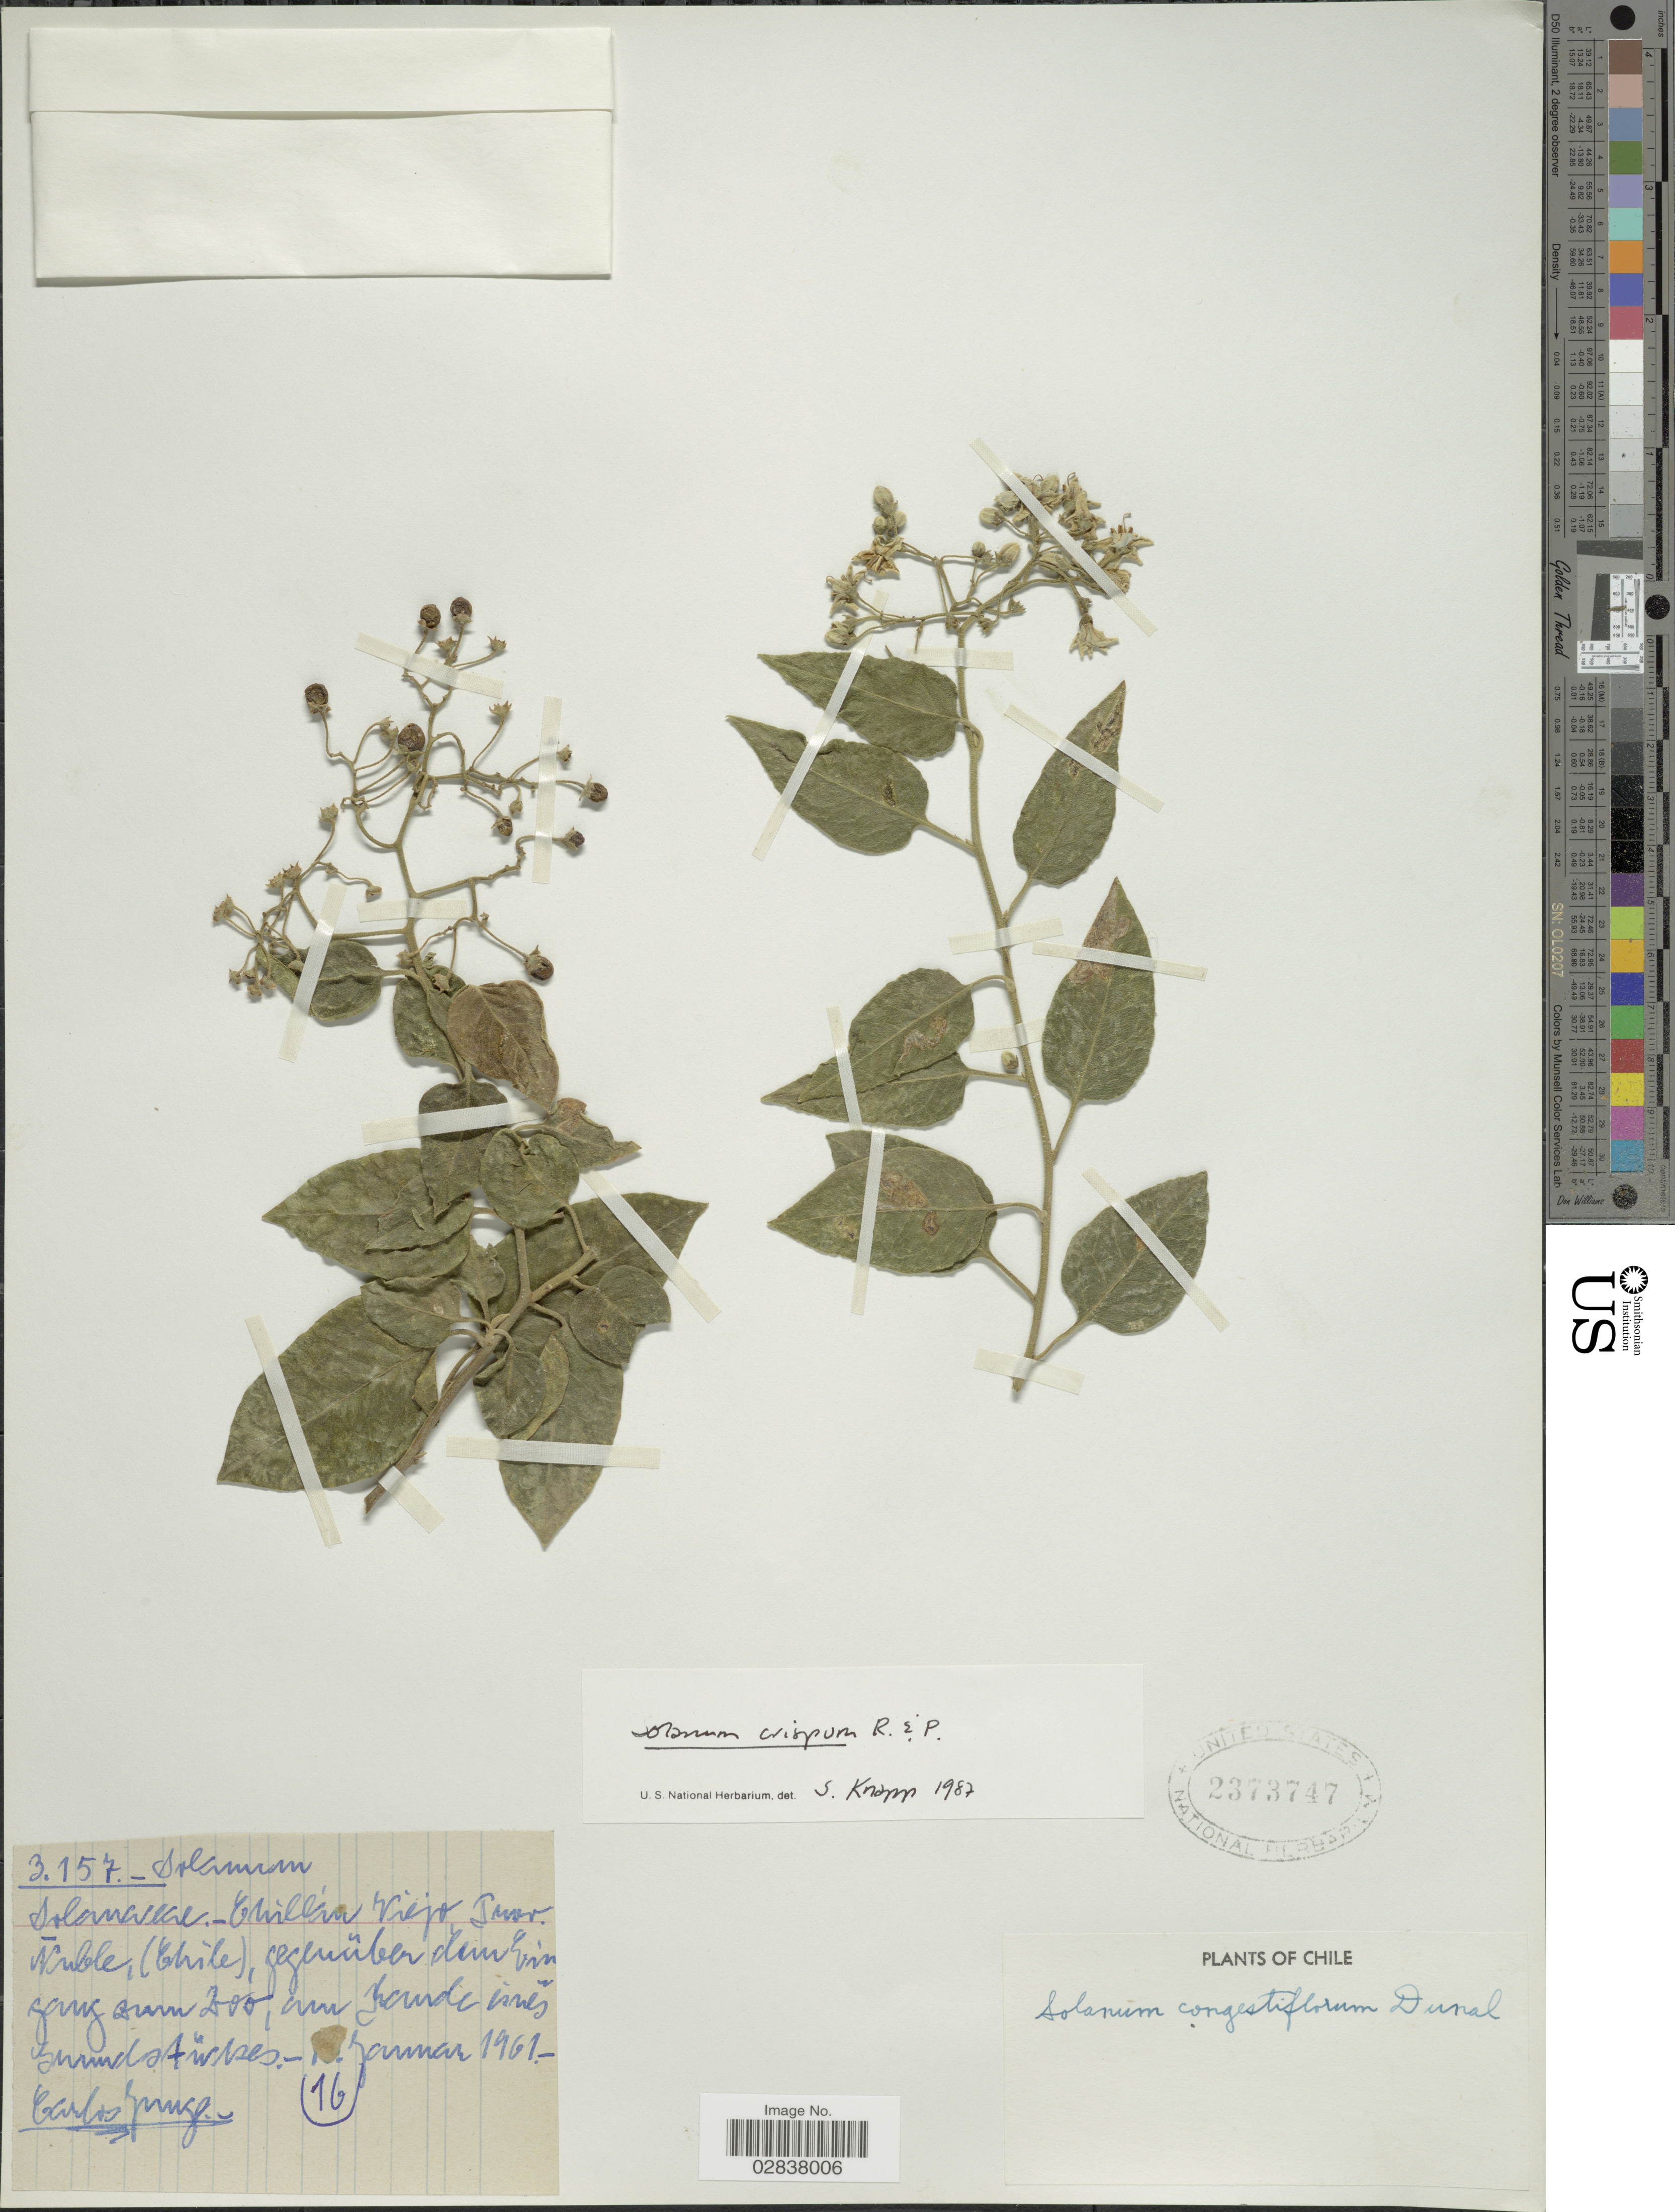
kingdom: Plantae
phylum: Tracheophyta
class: Magnoliopsida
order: Solanales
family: Solanaceae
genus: Solanum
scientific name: Solanum crispum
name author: Ruiz & Pav.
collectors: C. Junge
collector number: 3157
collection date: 1961-01-16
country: Chile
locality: Chillán Viejo Prov. Ñuble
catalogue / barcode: US 2373747